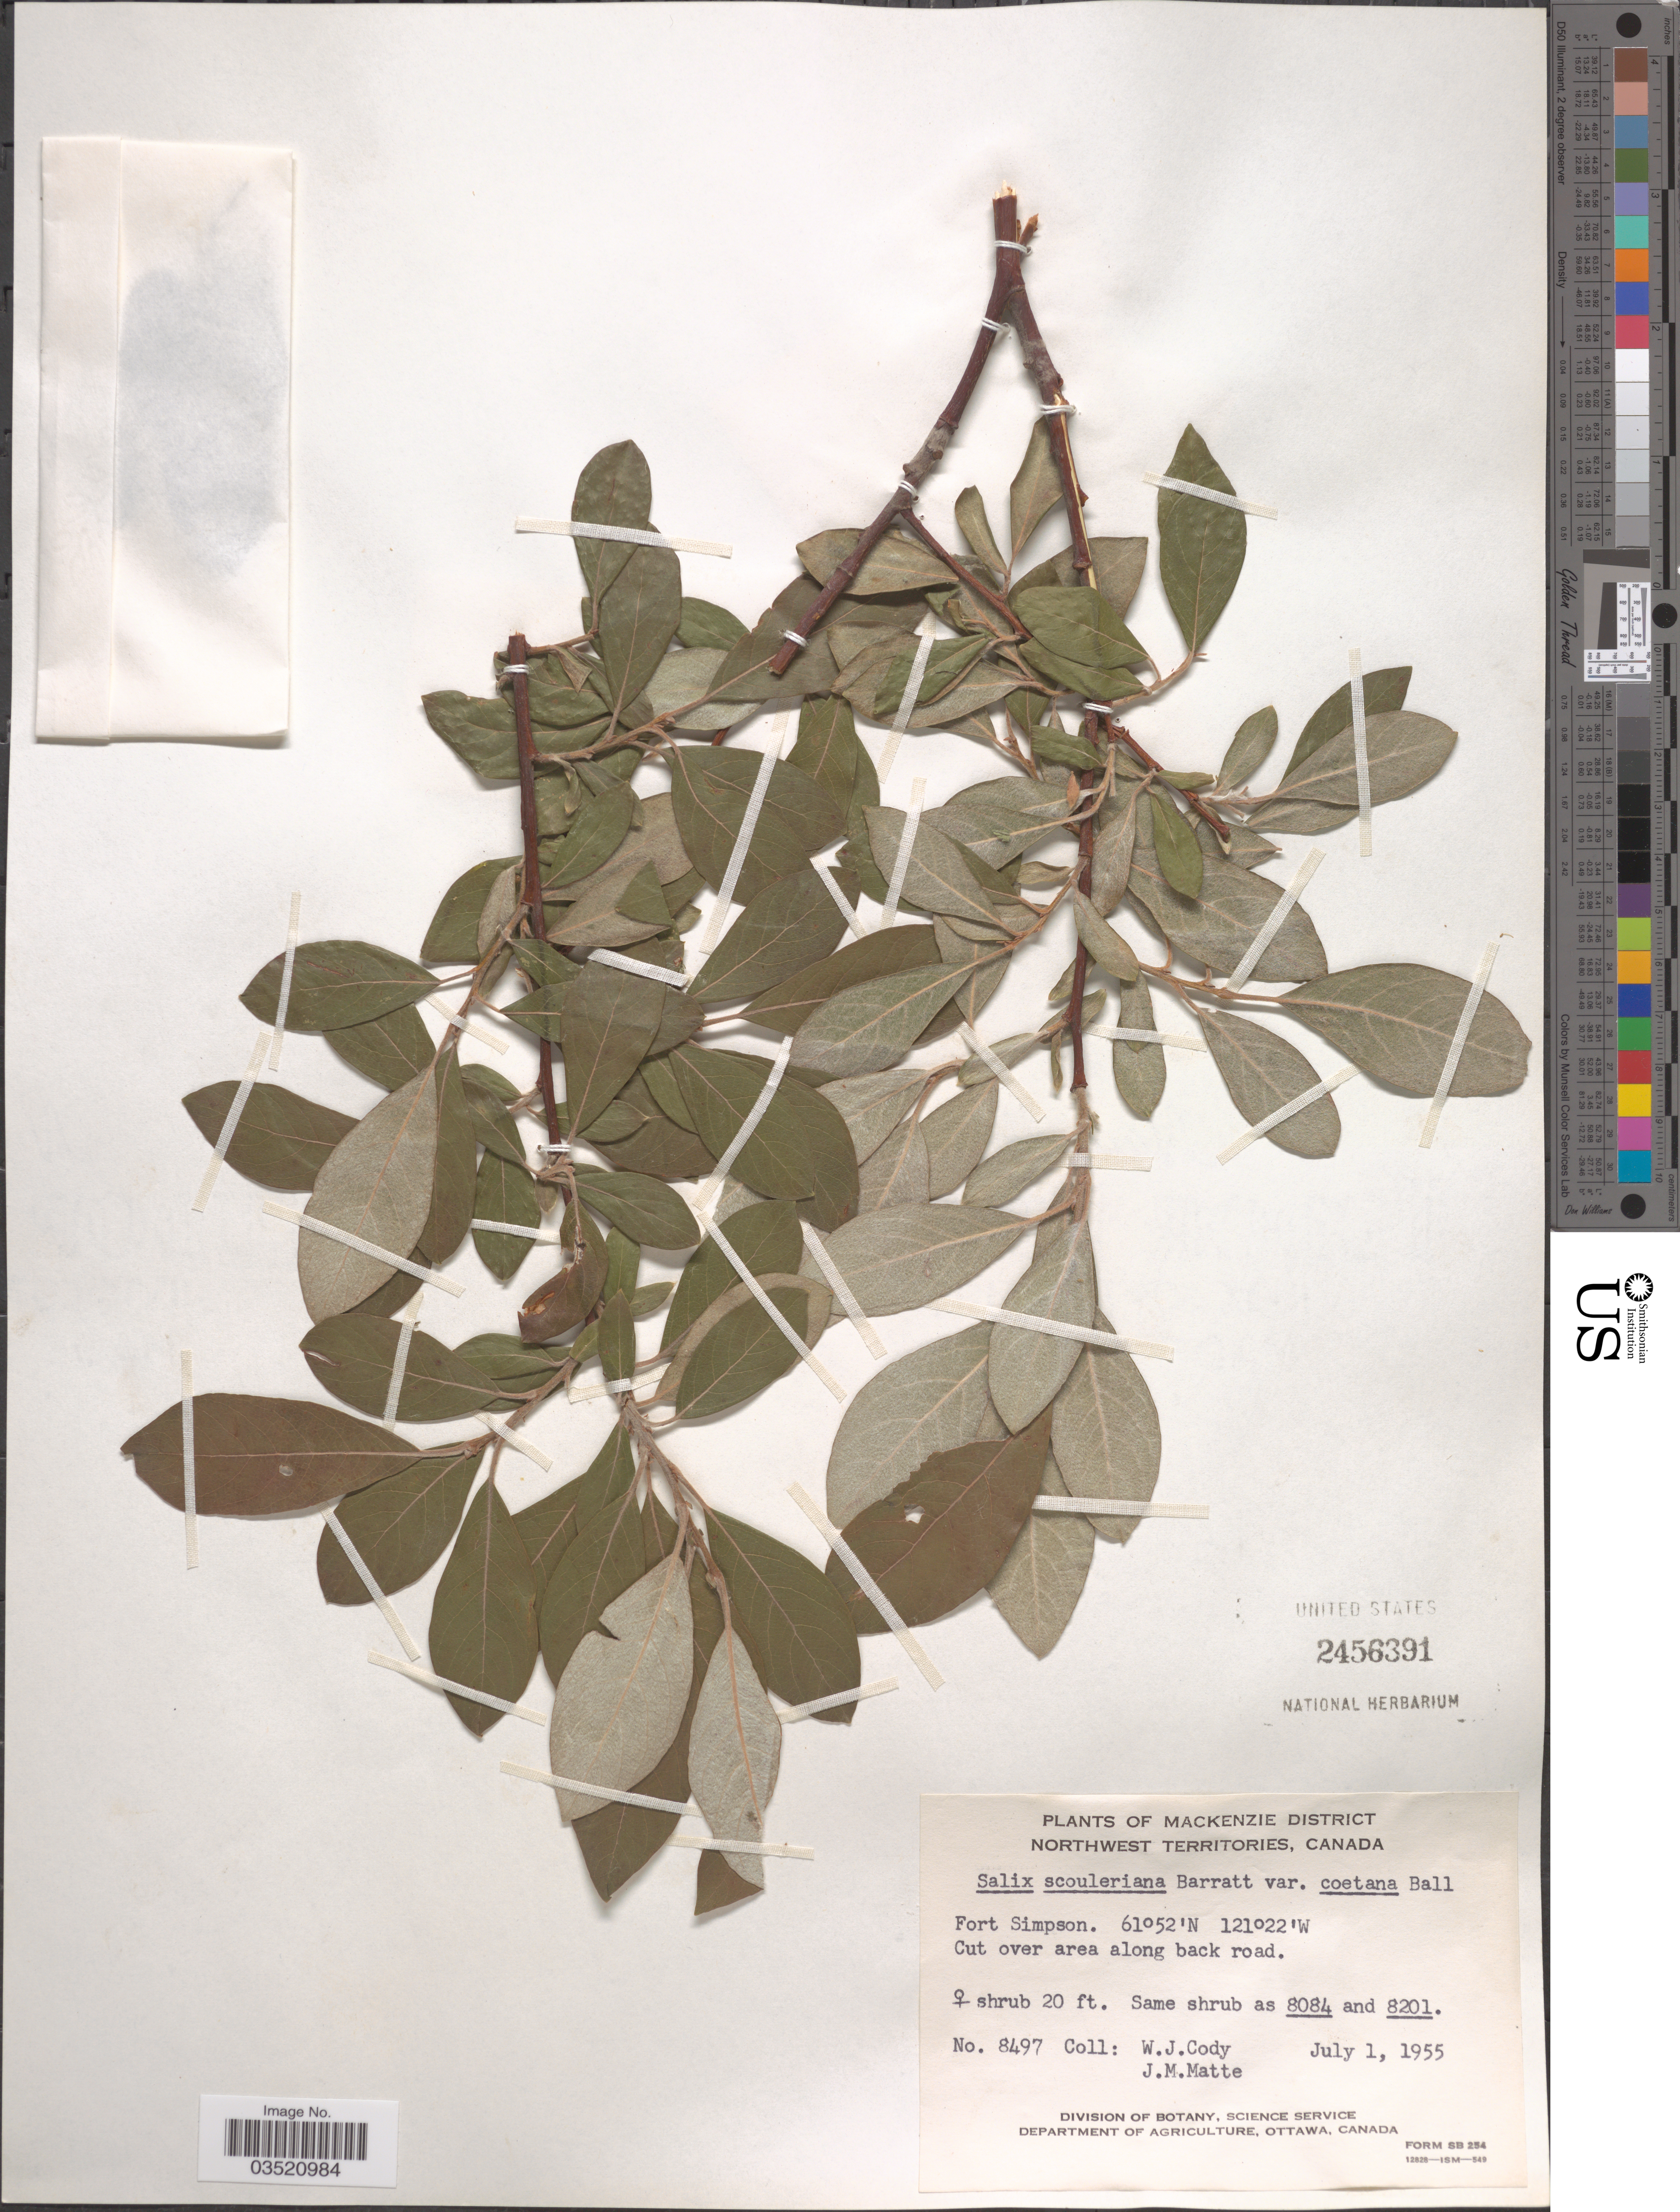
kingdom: Plantae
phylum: Tracheophyta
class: Magnoliopsida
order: Malpighiales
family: Salicaceae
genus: Salix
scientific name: Salix scouleriana var. coetanea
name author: C.R. Ball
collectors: W. Cody & J. Matte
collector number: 8497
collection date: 1955-07-01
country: Canada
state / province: Northwest Territories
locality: Mackenzie District. Fort Simpson.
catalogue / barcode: US 2456391